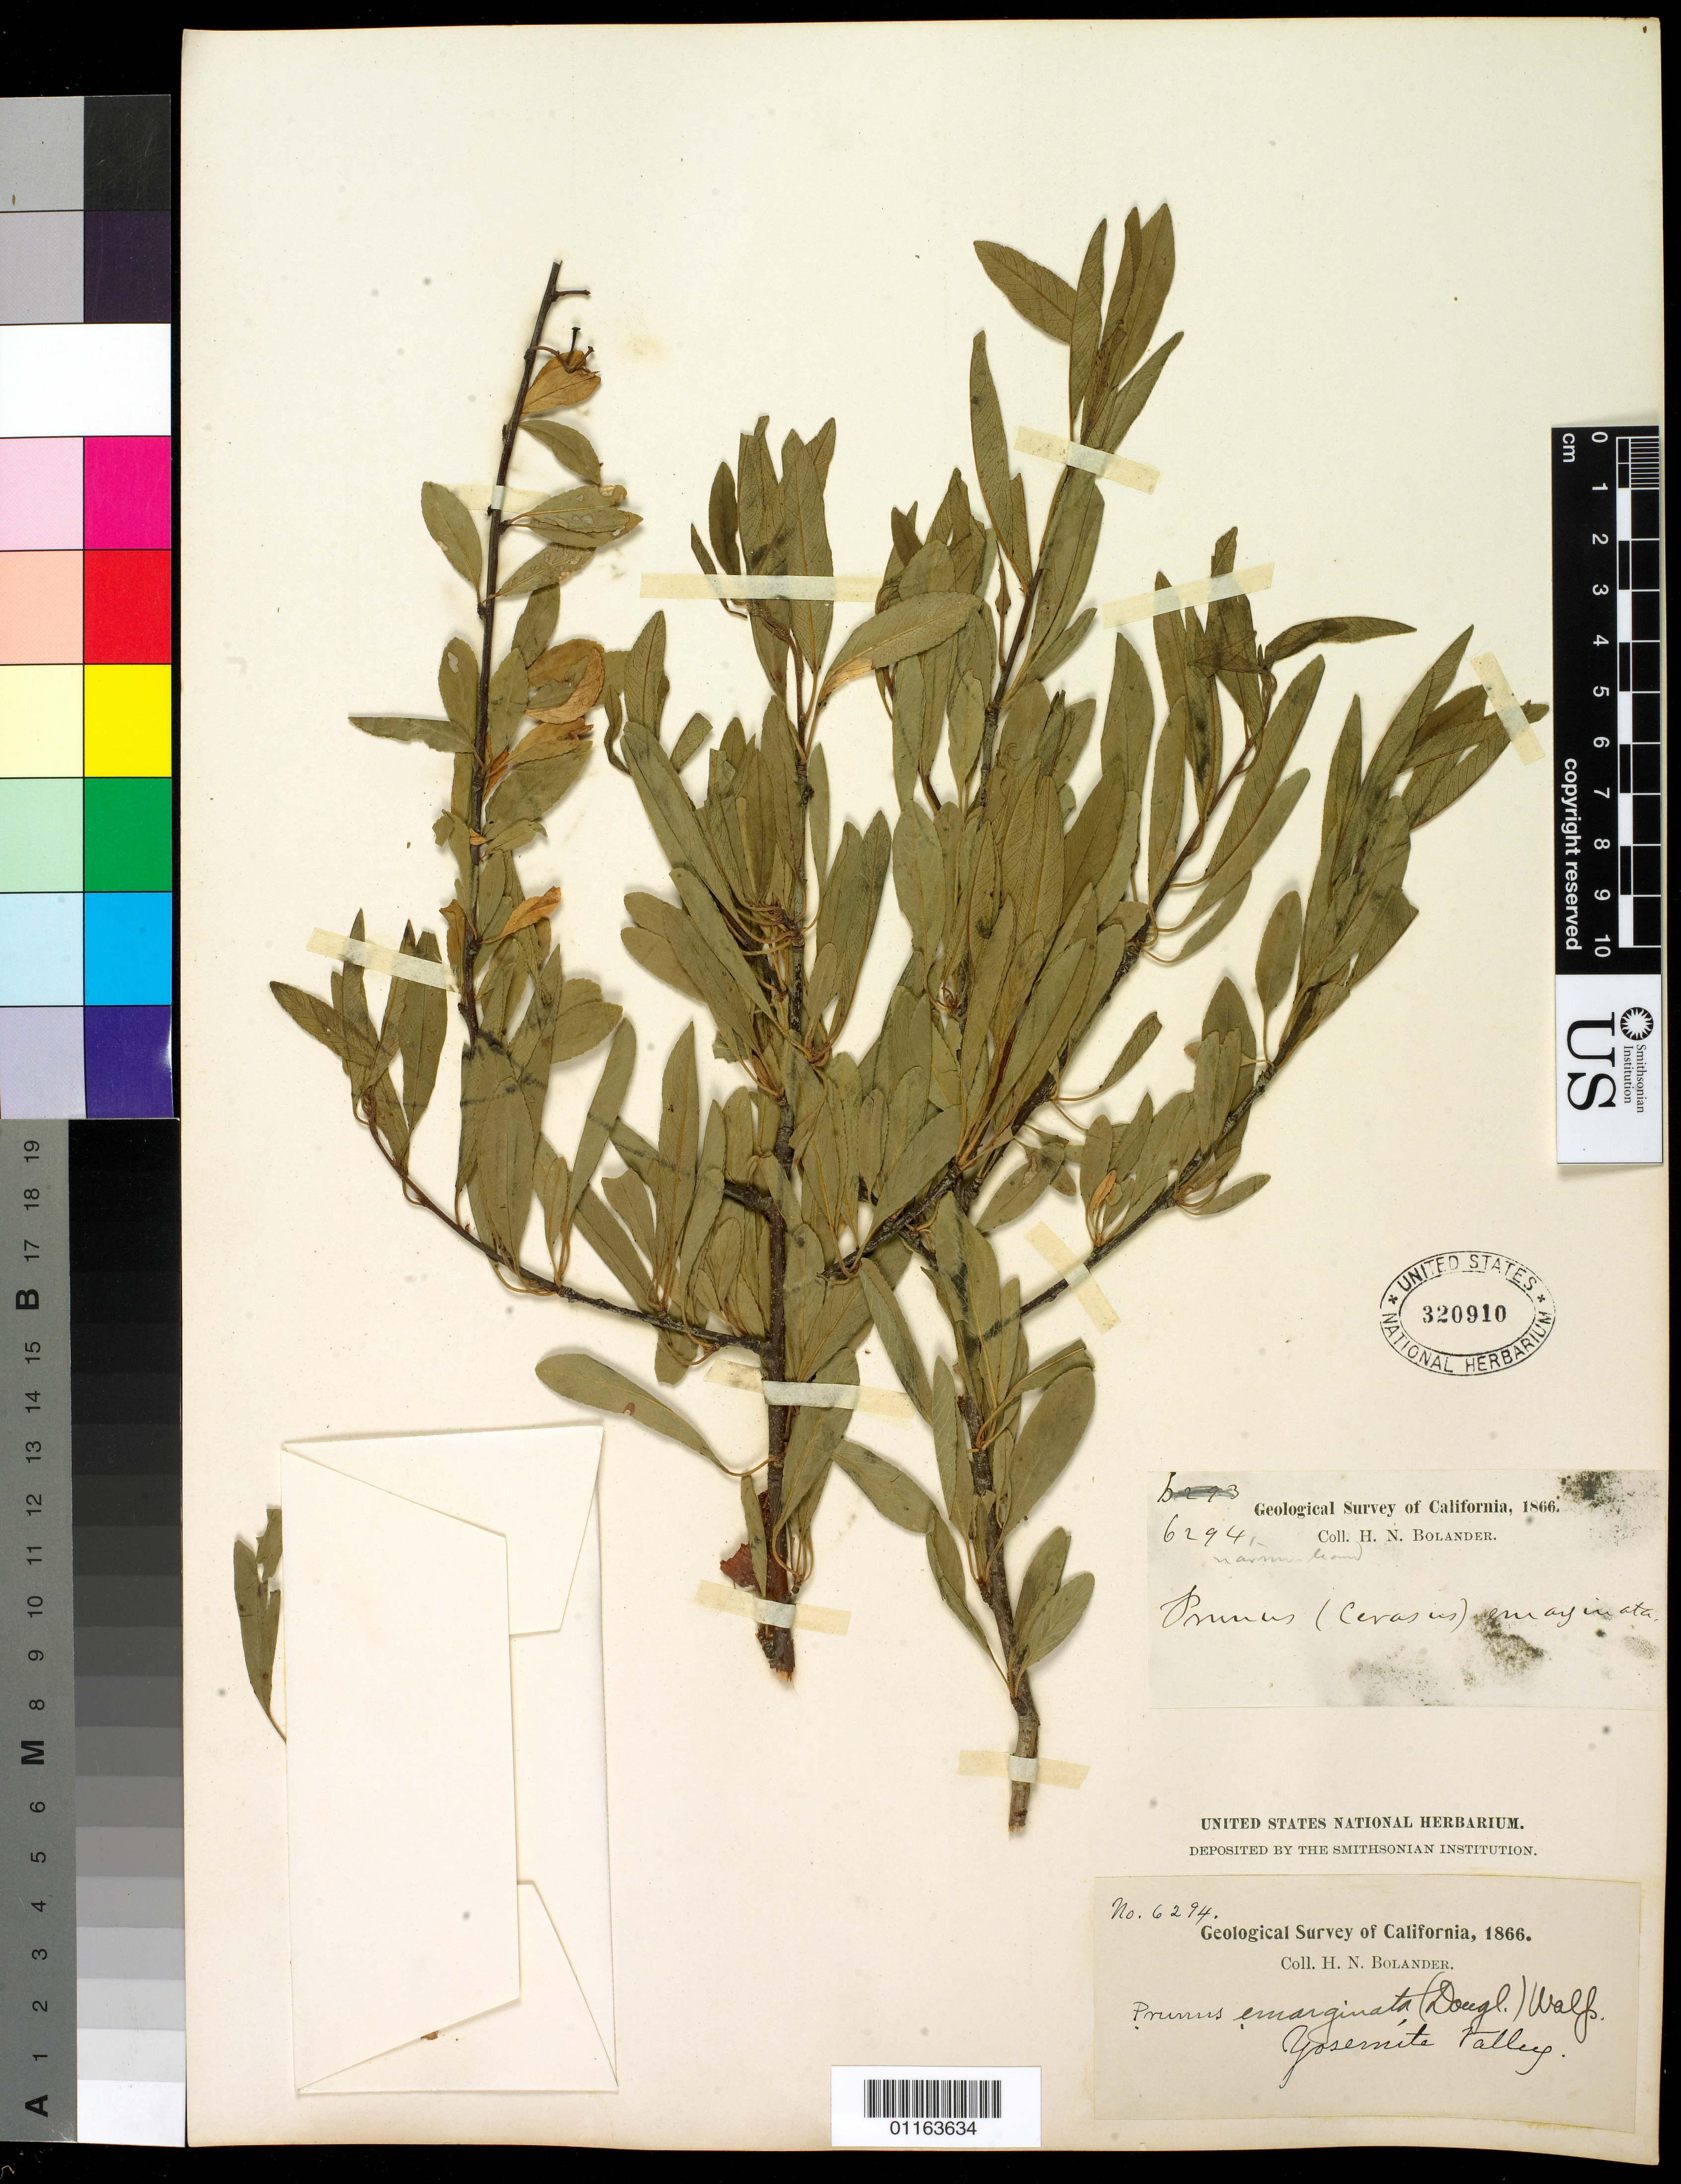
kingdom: Plantae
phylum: Tracheophyta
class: Magnoliopsida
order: Rosales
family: Rosaceae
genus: Prunus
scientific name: Prunus emarginata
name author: (Douglas ex Hook.) Eaton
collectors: H. Bolander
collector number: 6294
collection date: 1866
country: United States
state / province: California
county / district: Mariposa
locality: Yosemite Valley.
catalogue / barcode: US 320910